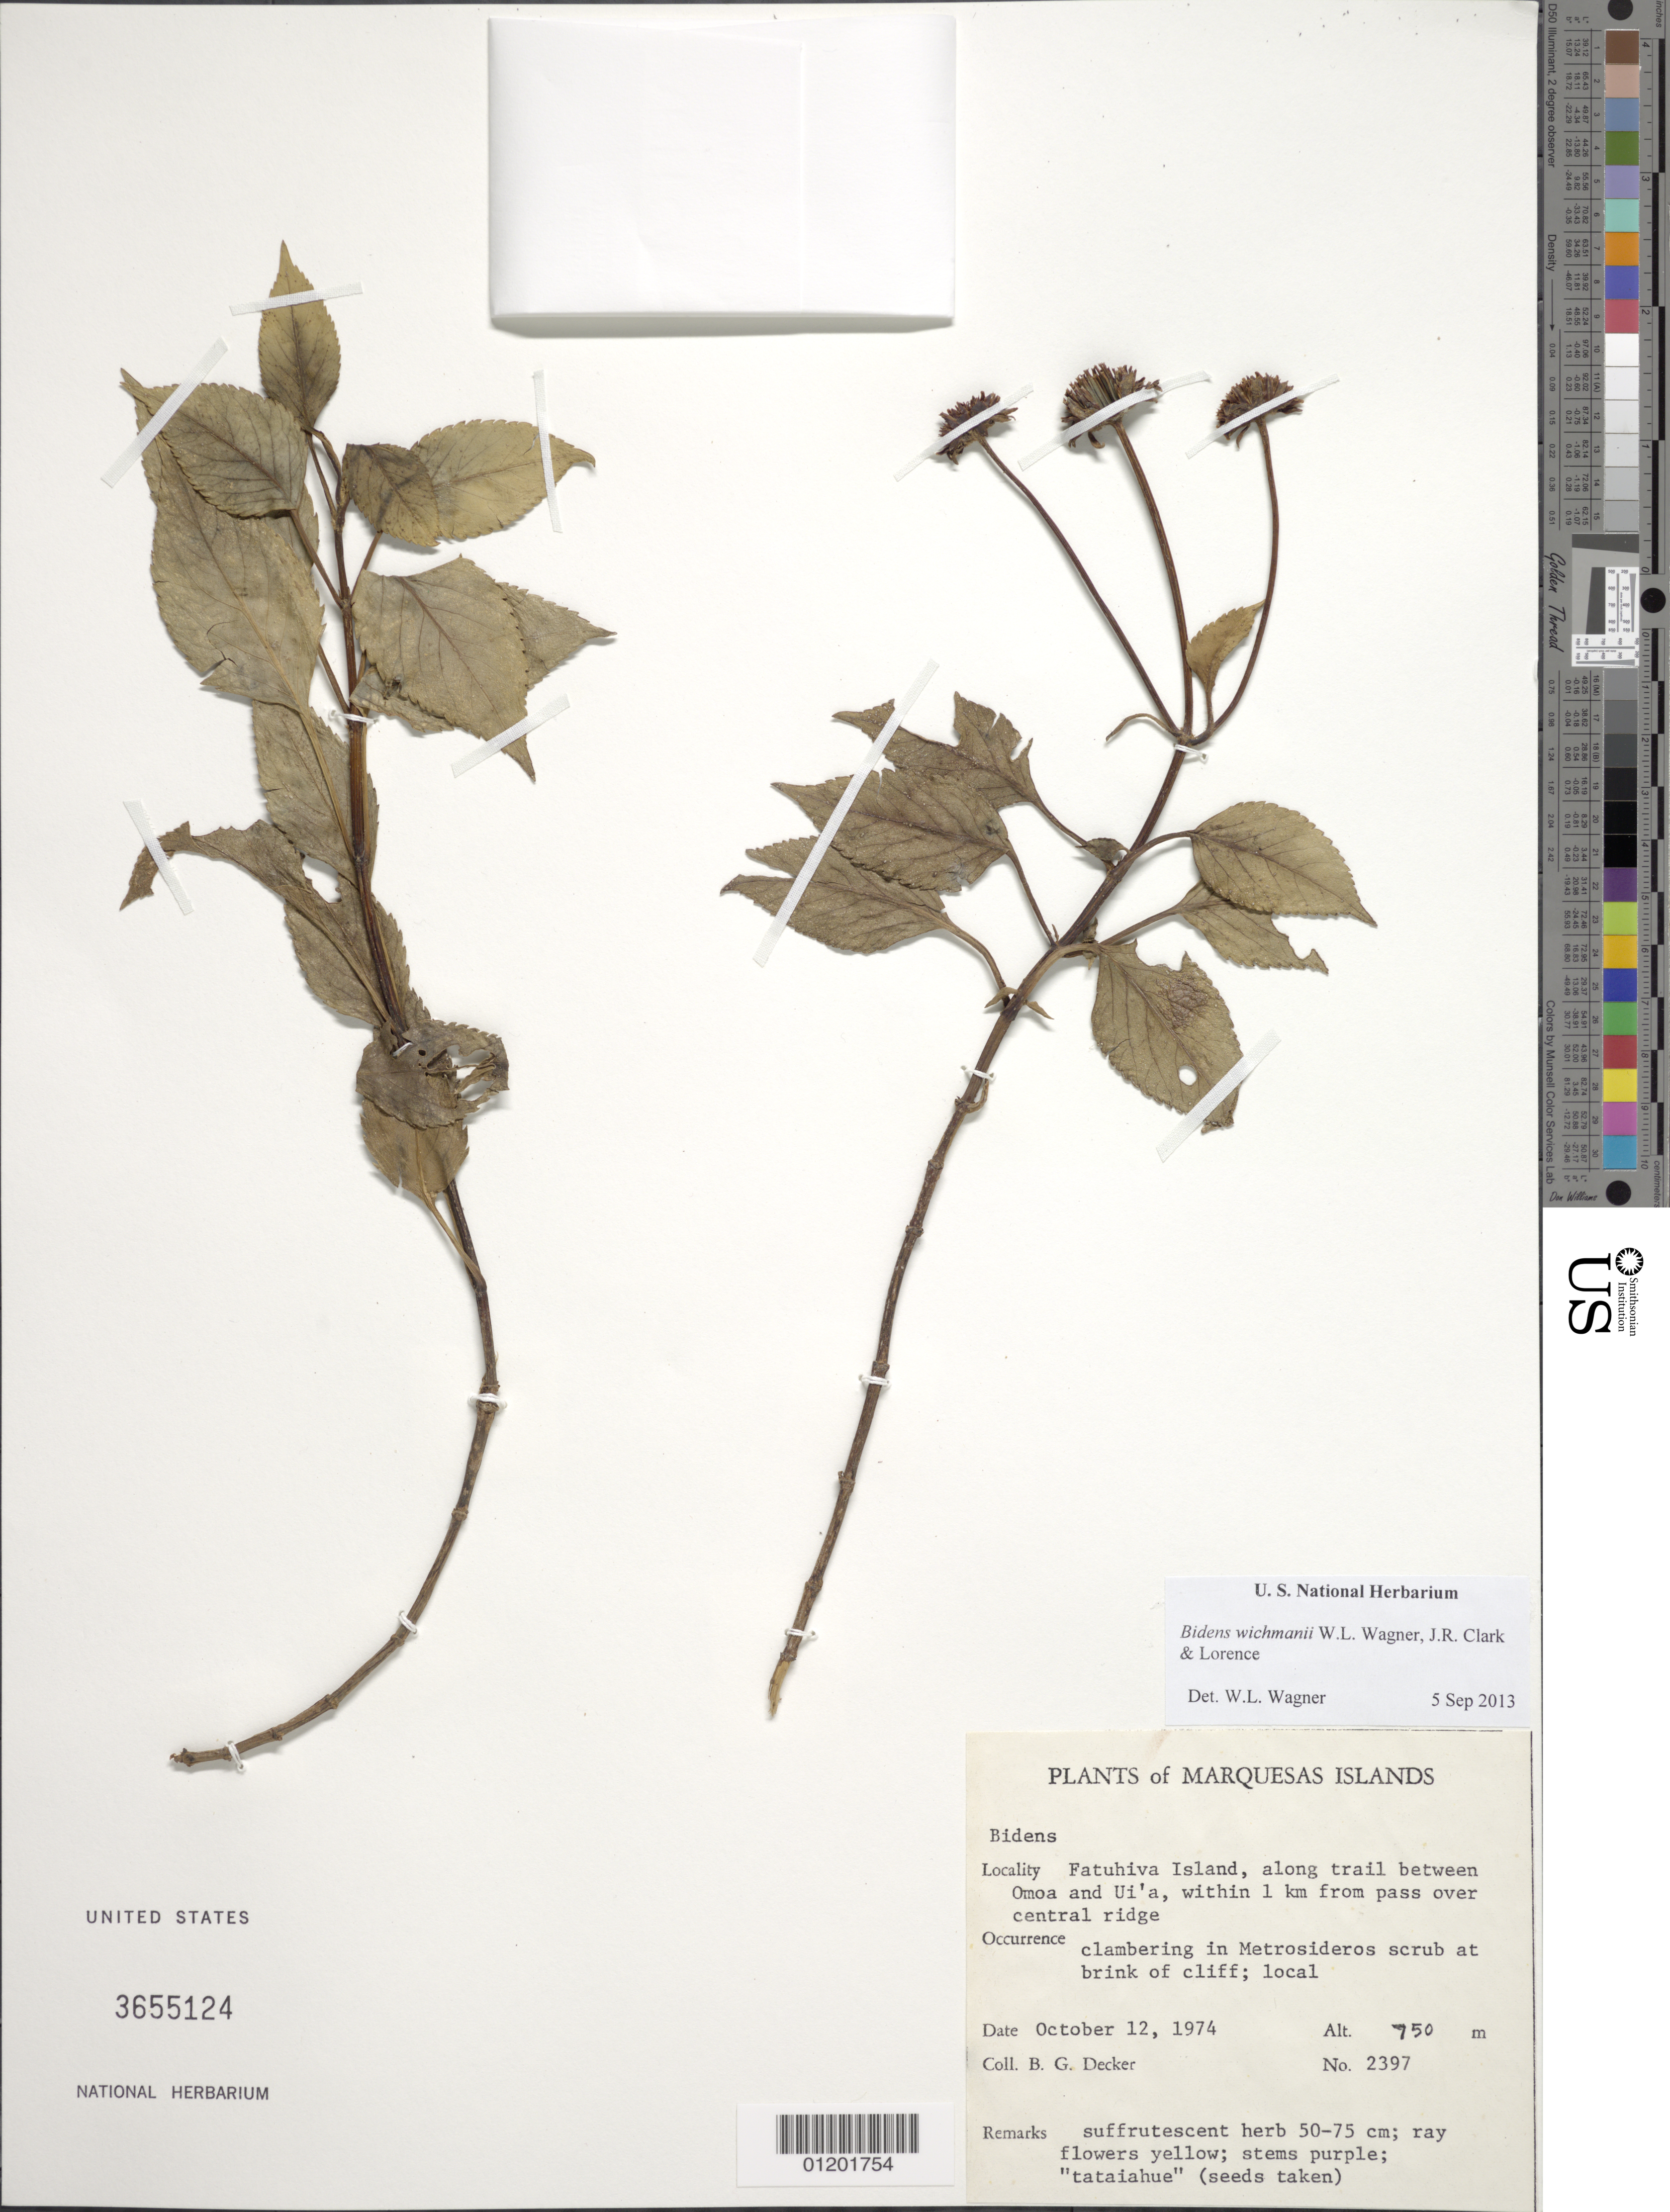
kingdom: Plantae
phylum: Tracheophyta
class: Magnoliopsida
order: Asterales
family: Asteraceae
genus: Bidens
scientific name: Bidens wichmanii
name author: W.L. Wagner et al.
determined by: Wagner, W. L., (BOT), Smithsonian Institution - National Museum of Natural History (UNITED STATES)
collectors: B. G. Decker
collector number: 2397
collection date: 1974-10-12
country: French Polynesia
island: Fatu Hiva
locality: along trail between 'Omo'a and Ui'a within 1 km from pass over central ridge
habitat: Clambering in Metrosideros scrub at brink of cliff; local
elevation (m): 750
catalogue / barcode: US 3655124